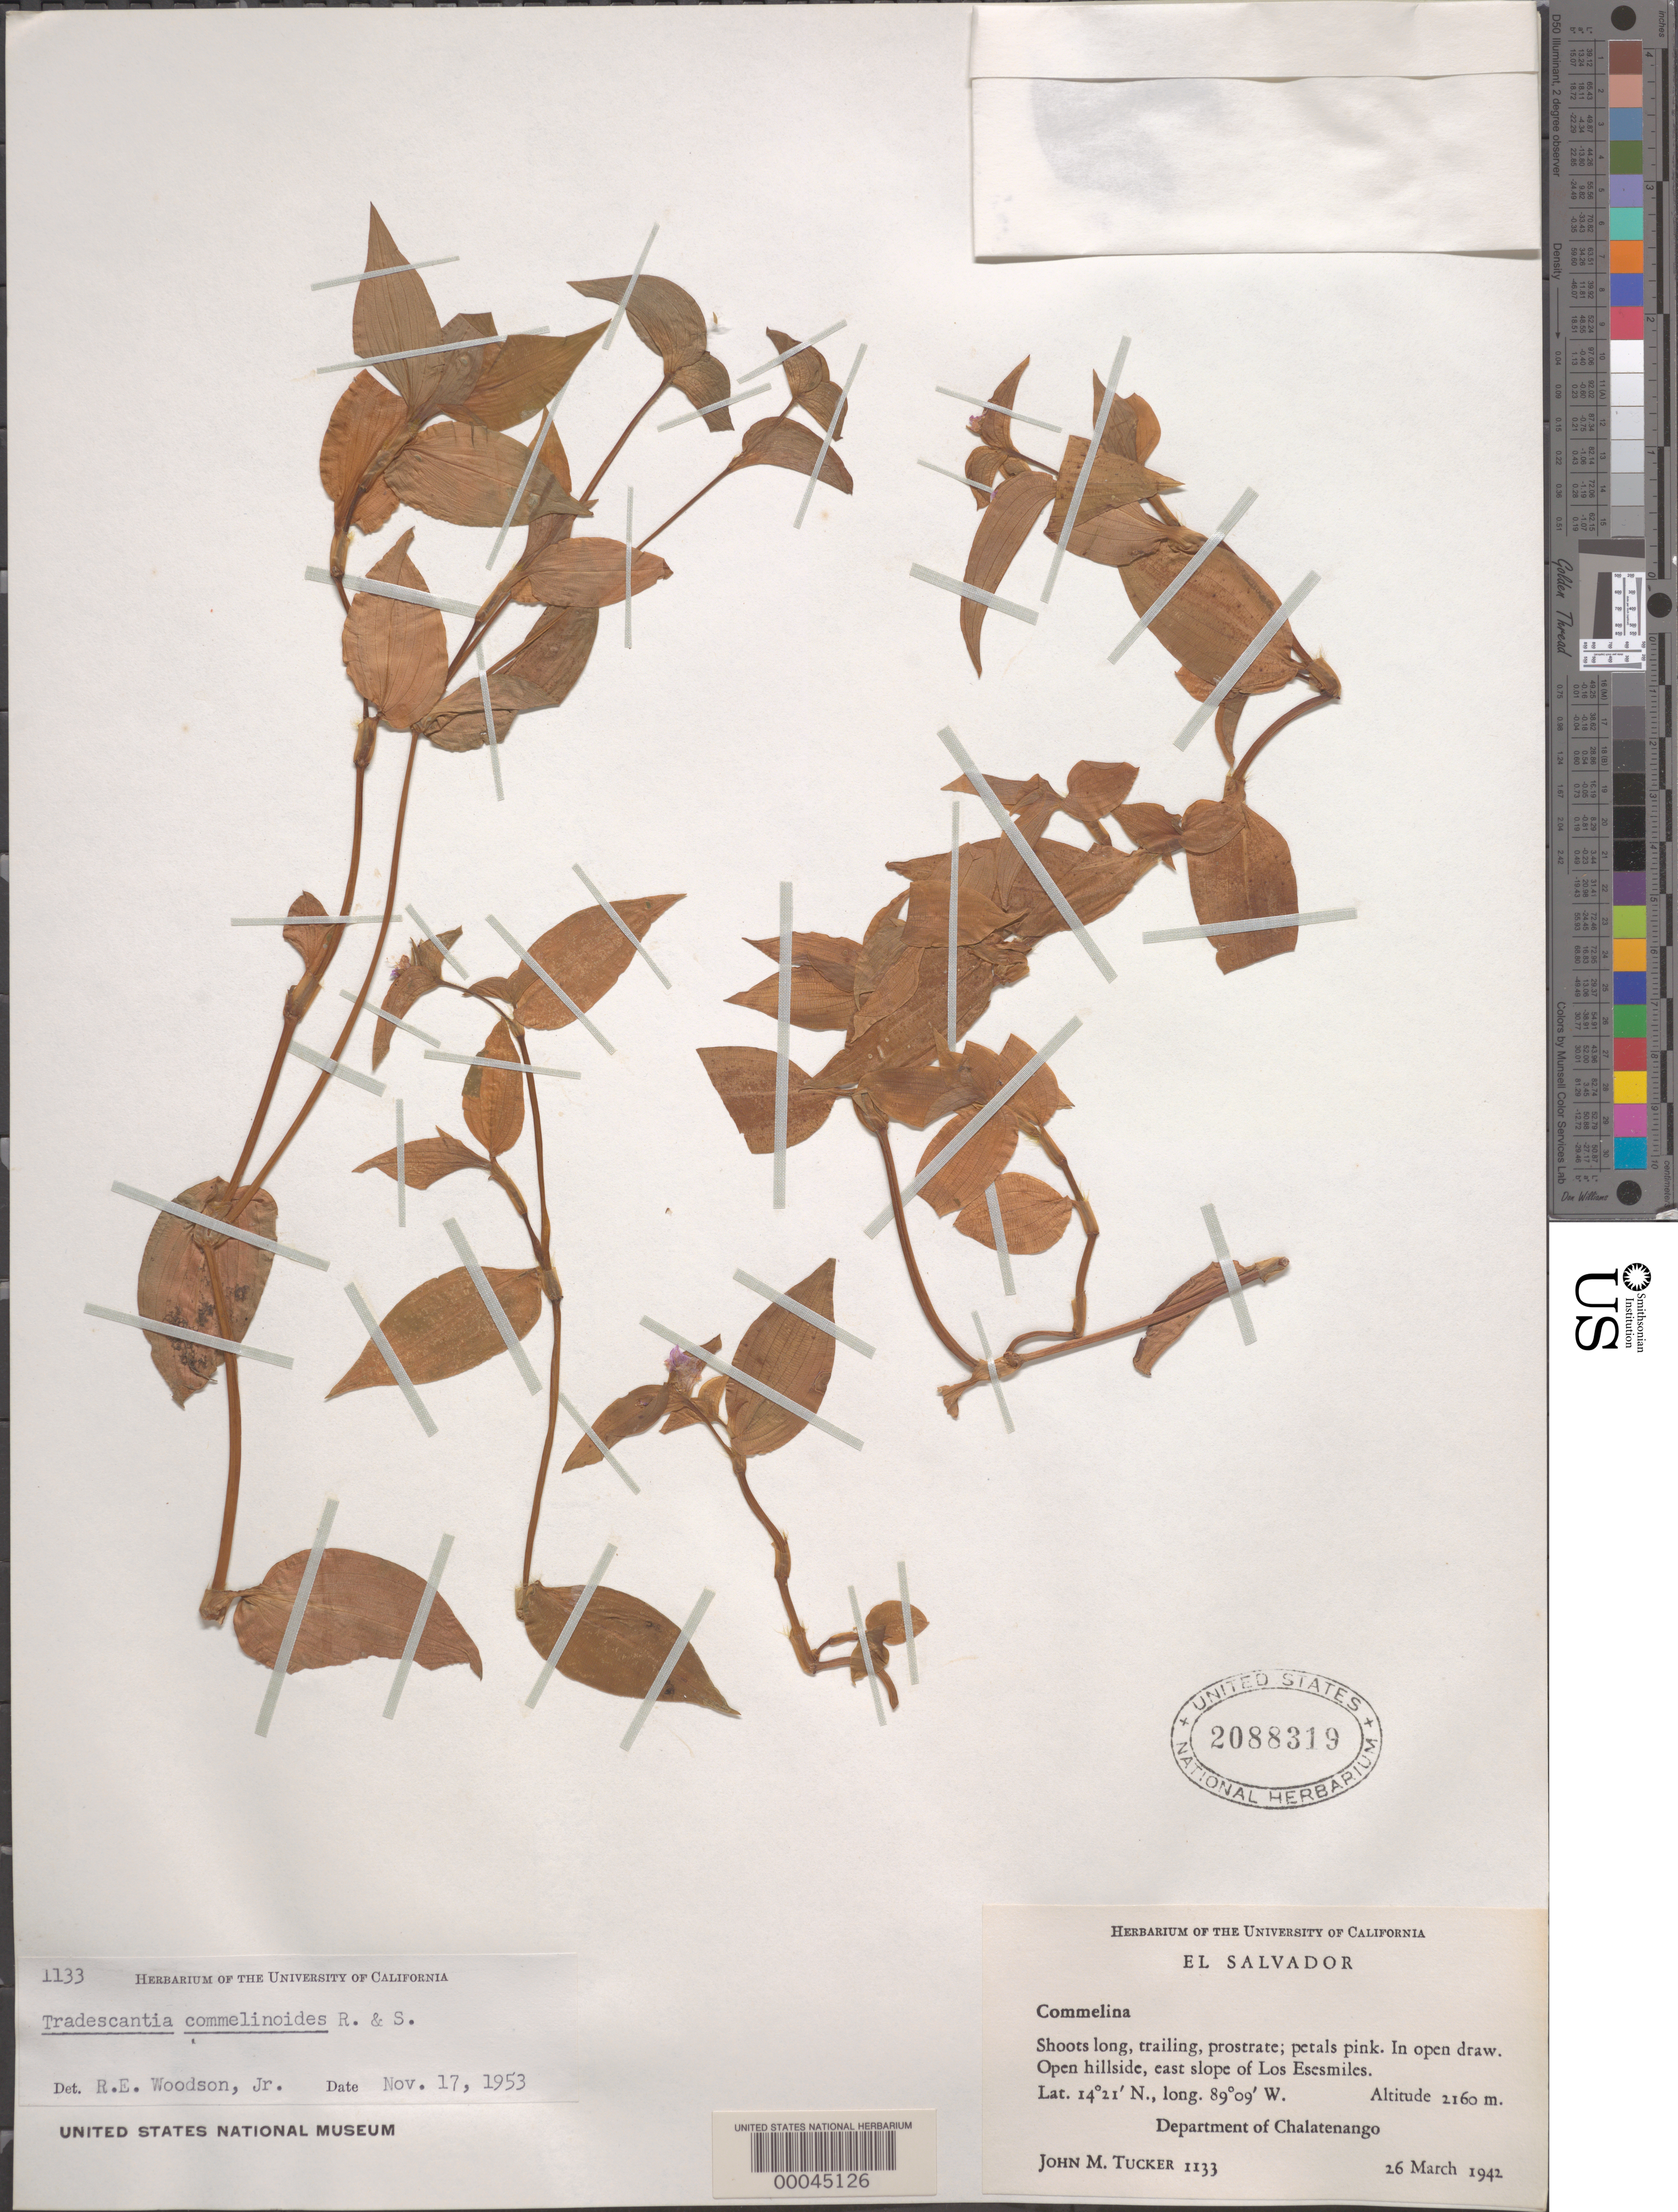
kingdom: Plantae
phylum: Tracheophyta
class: Liliopsida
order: Commelinales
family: Commelinaceae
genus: Tradescantia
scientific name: Tradescantia deficiens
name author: Brandegee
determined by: Hunt, D. R.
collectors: J. M. Tucker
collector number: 1133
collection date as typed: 26 Mar 1942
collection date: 1942-03-26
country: El Salvador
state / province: Chalatenango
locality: Los esesmiles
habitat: E slope, open hillside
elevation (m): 2160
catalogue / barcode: US 2088319